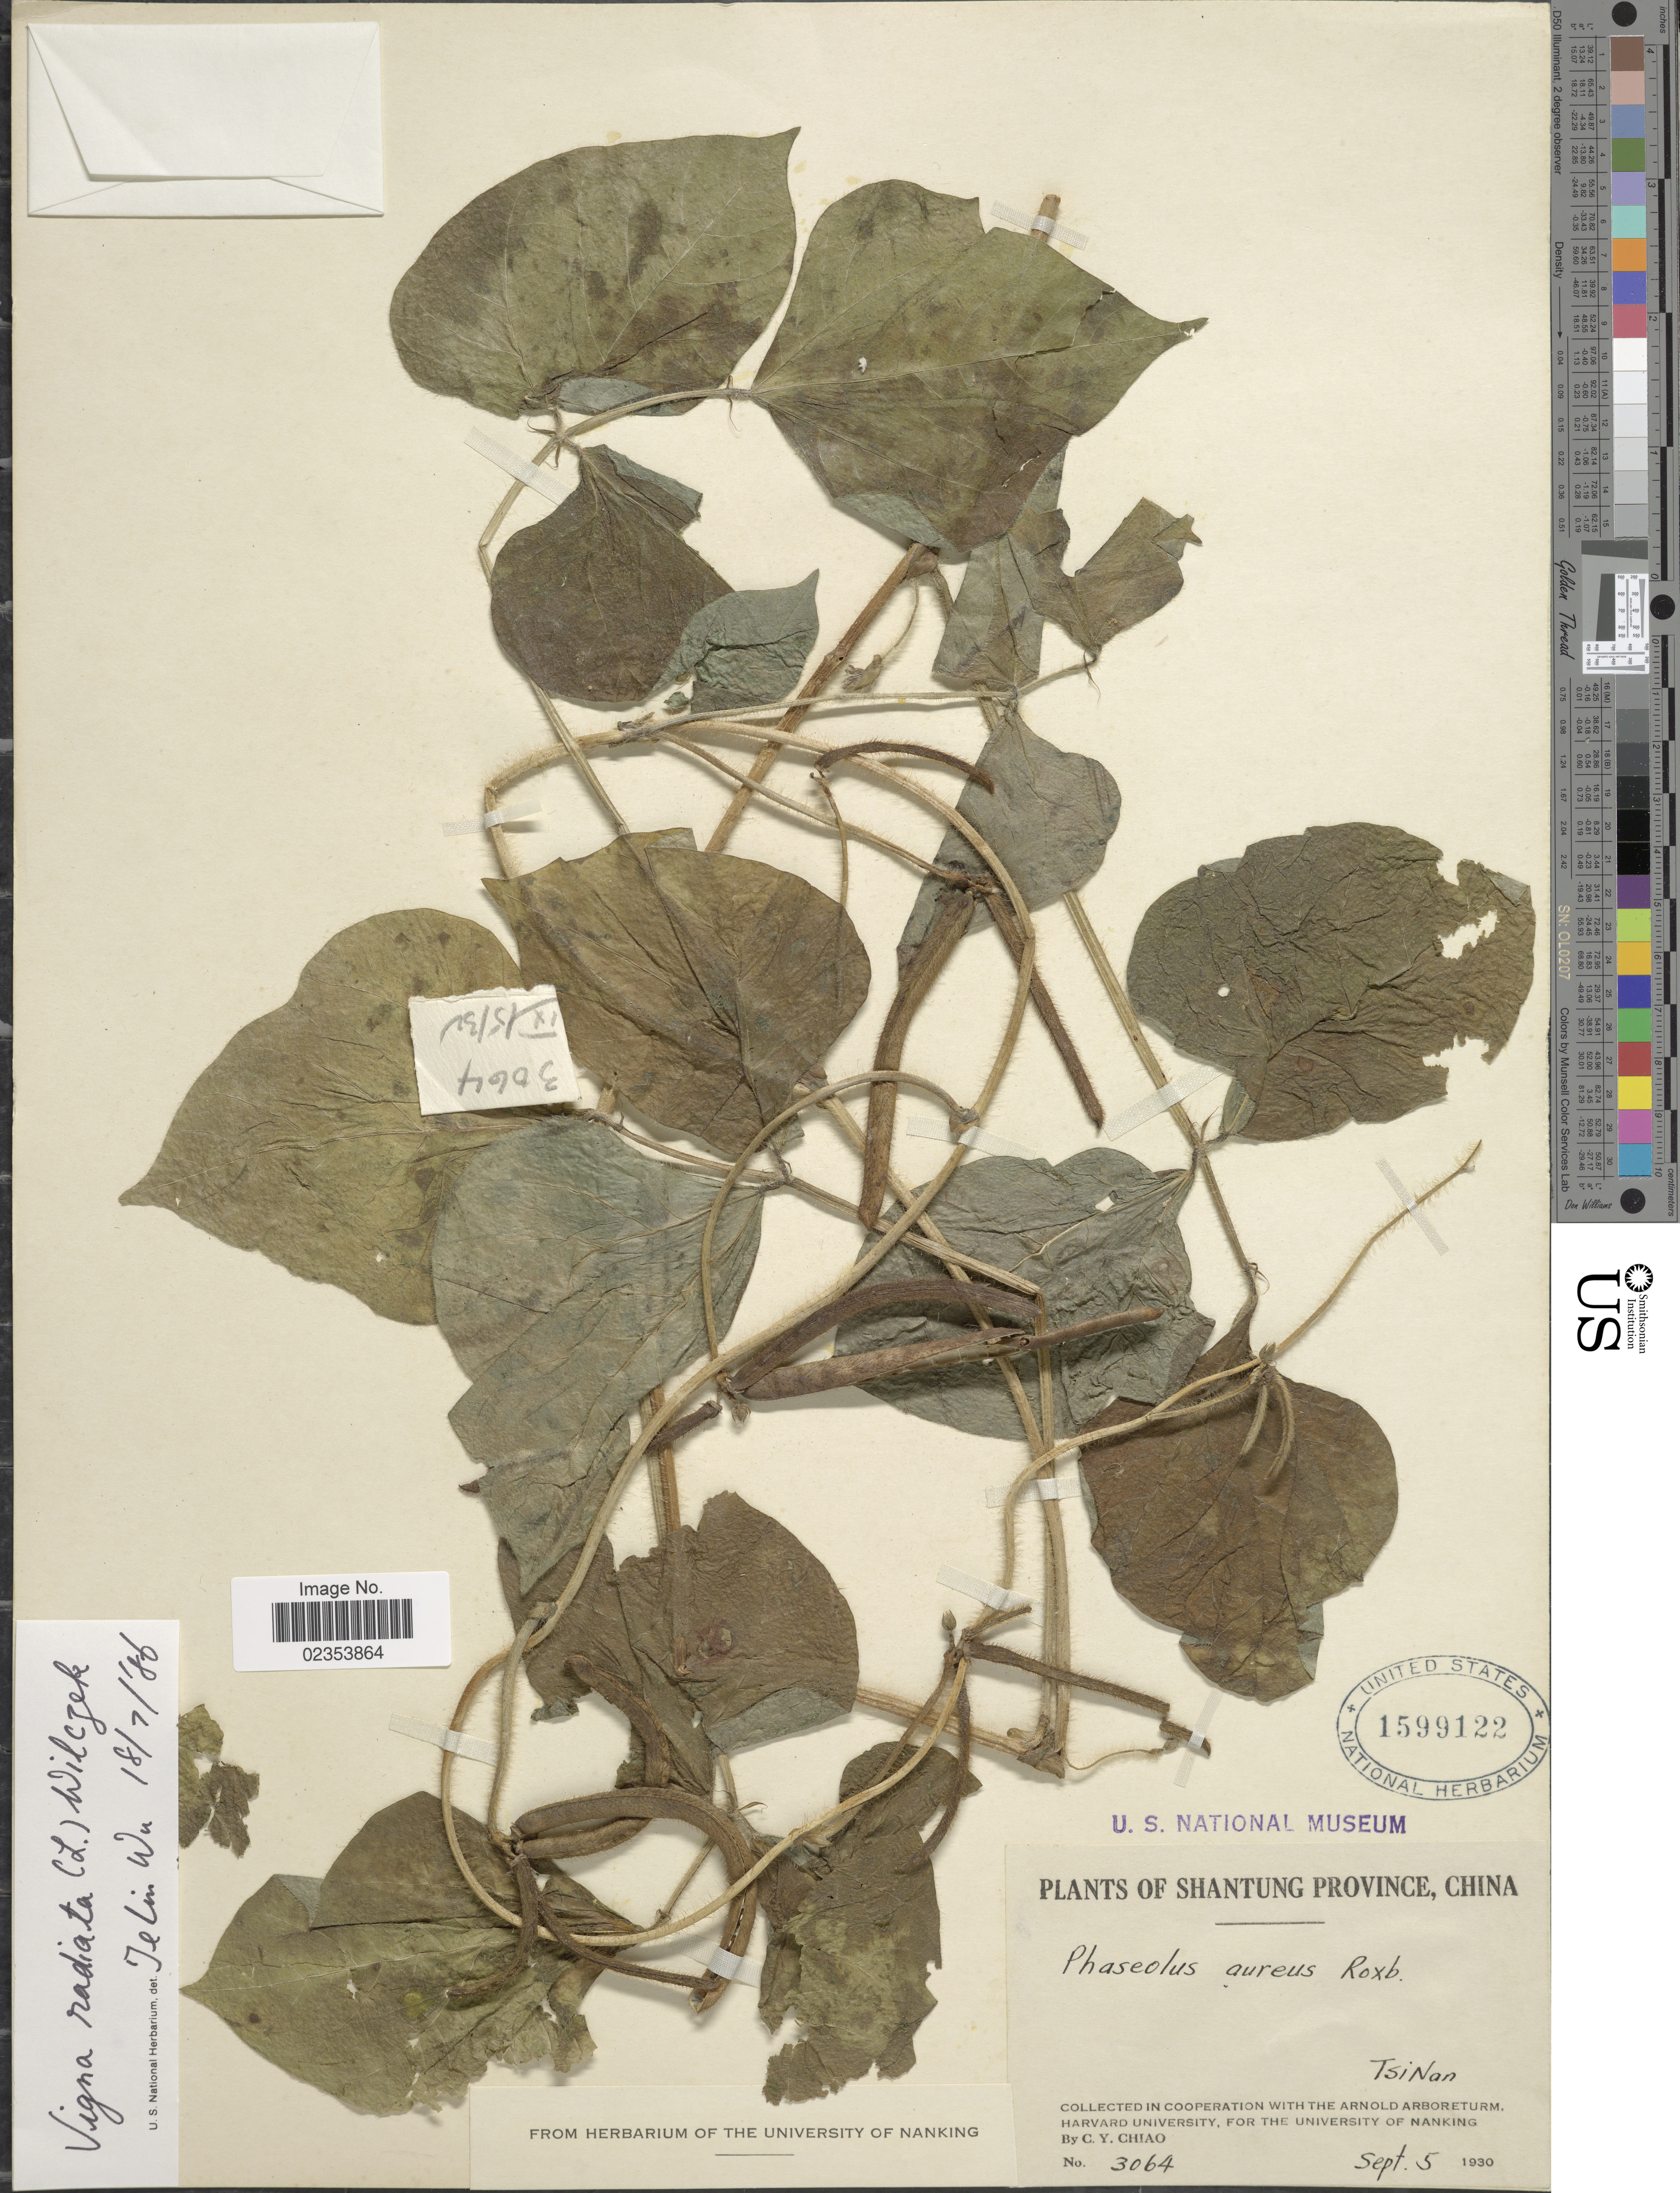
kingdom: Plantae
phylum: Tracheophyta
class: Magnoliopsida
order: Fabales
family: Fabaceae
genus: Vigna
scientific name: Vigna radiata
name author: (L.) R. Wilczek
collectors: C. Y. Chiao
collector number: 3064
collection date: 1930-09-05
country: China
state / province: Shandong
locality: Shantung Province. Tsinan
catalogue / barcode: US 1599122